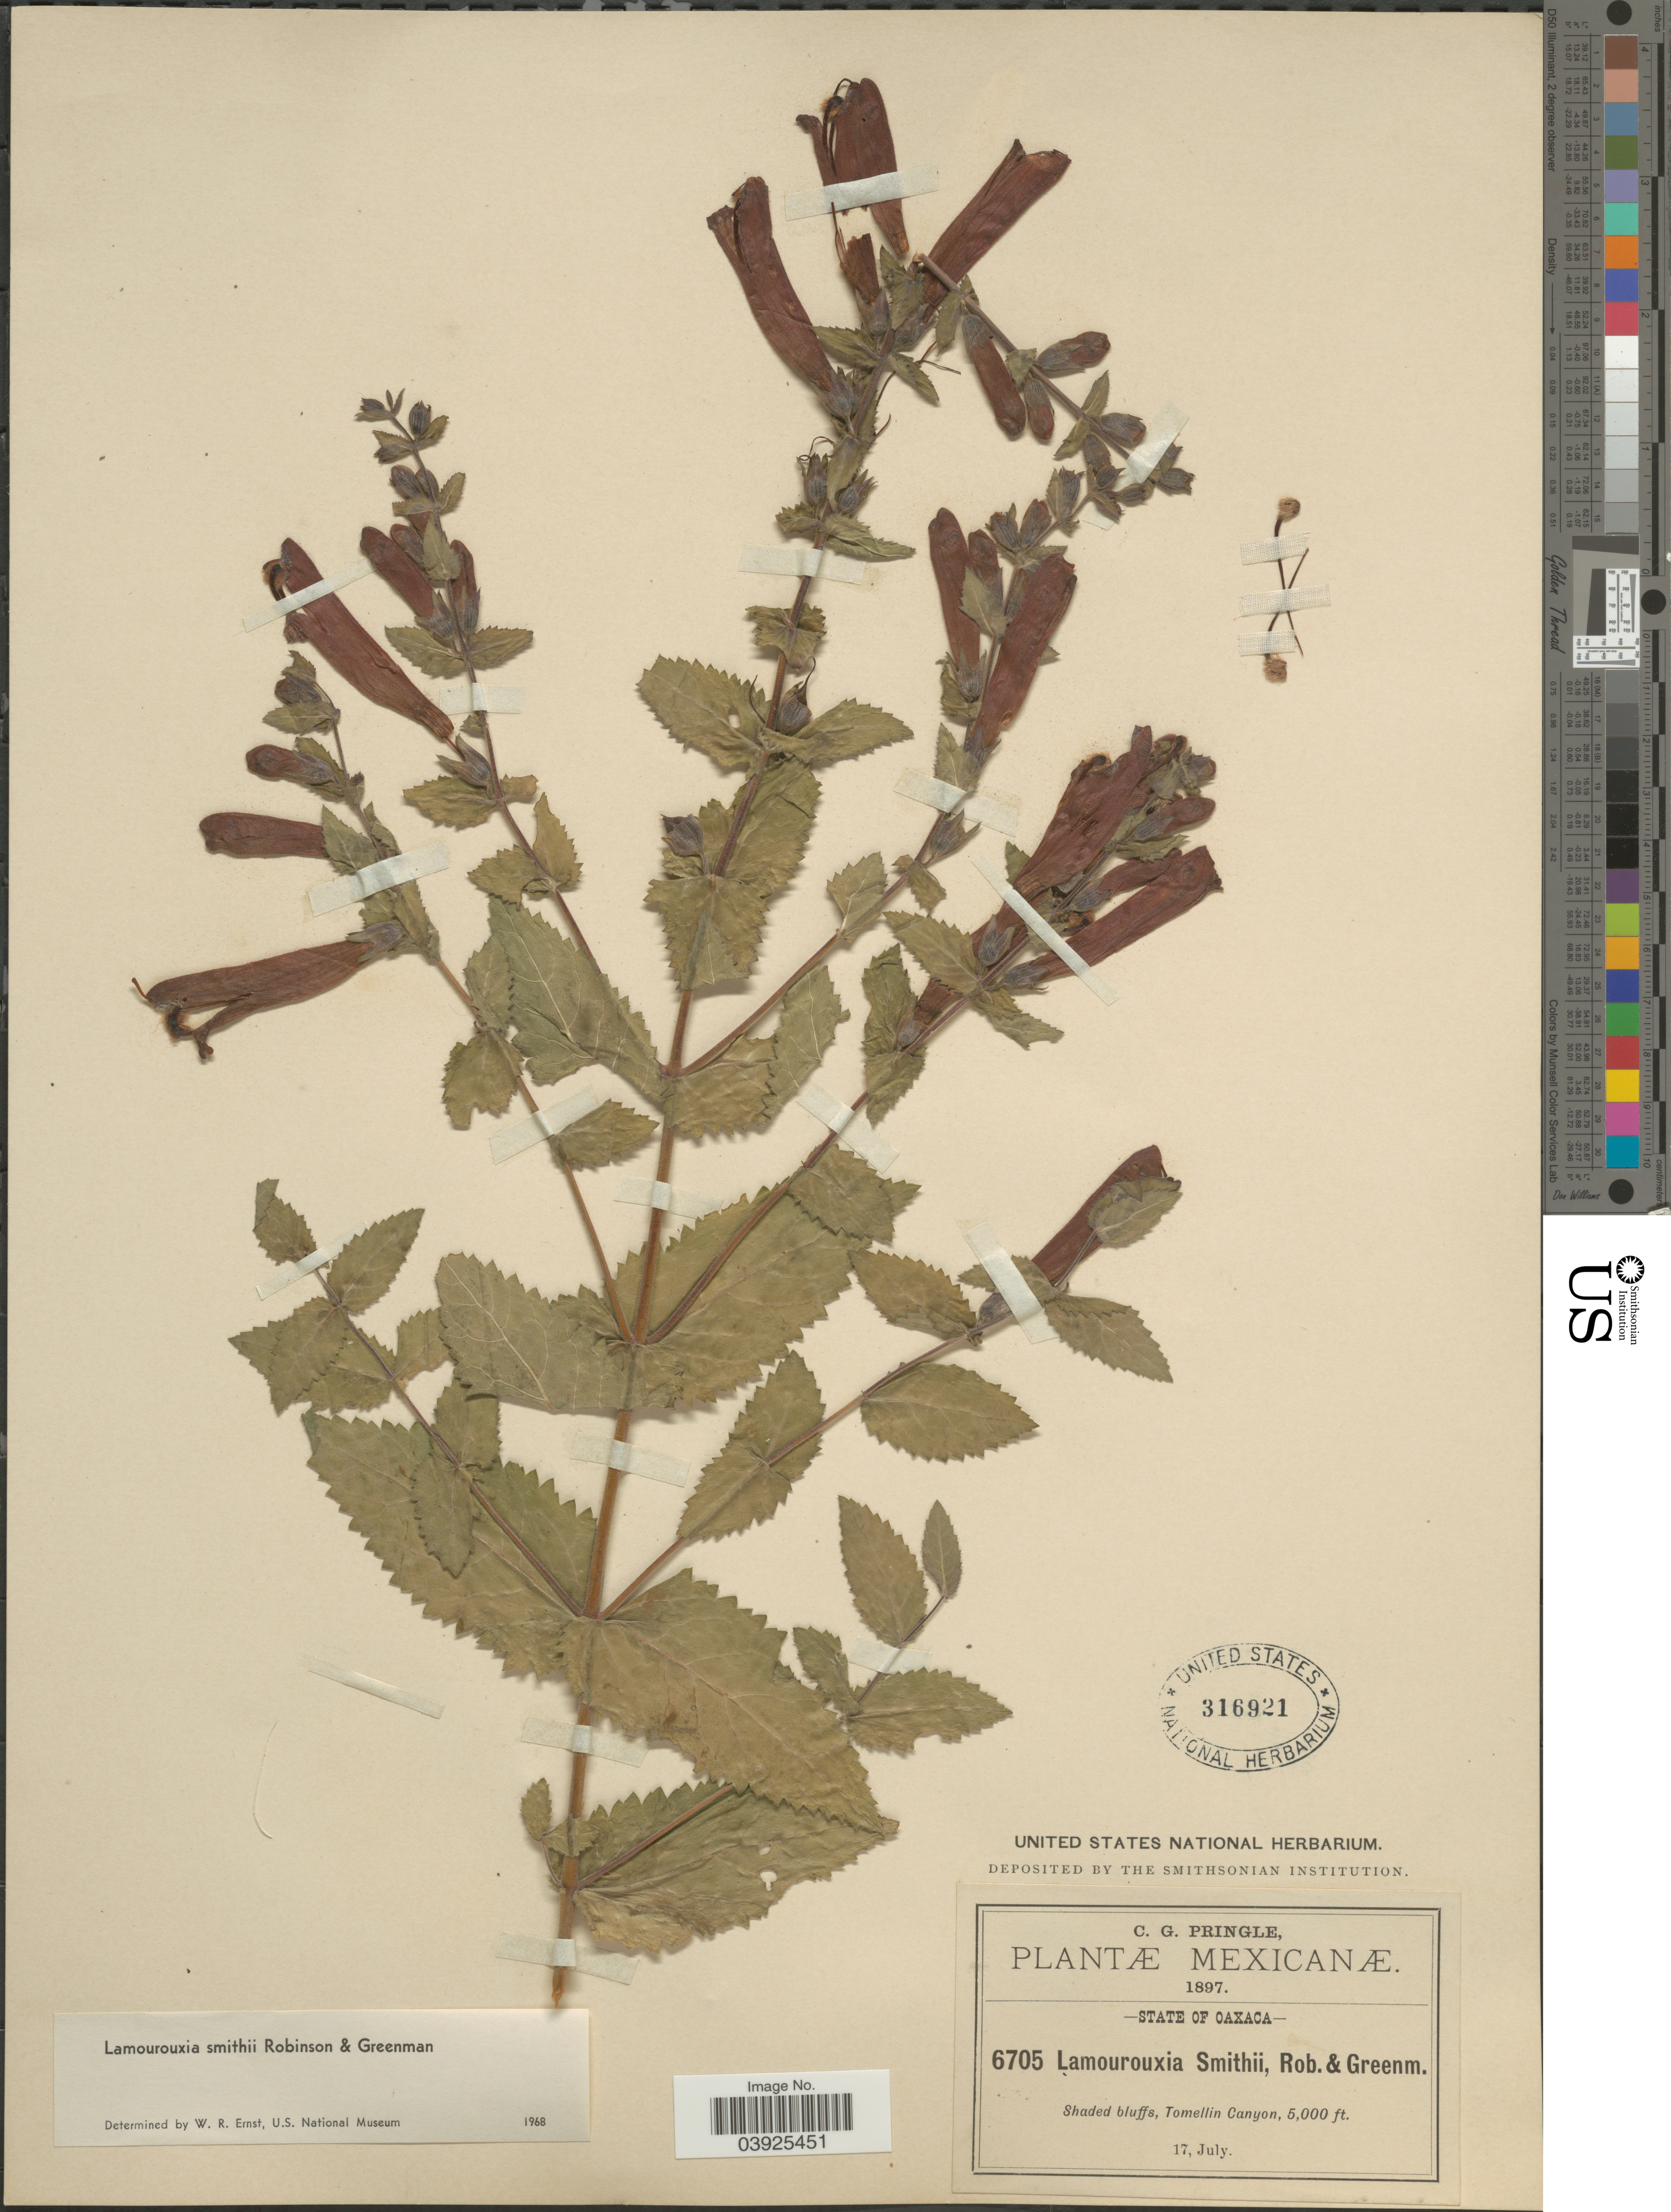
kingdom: Plantae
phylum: Tracheophyta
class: Magnoliopsida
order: Lamiales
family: Orobanchaceae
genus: Lamourouxia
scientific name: Lamourouxia smithii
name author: B.L. Rob. & Greenm.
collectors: C. G. Pringle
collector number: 6705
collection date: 1897-07-17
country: Mexico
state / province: Oaxaca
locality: Shaded bluffs, Tomellin Canyon.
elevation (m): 1524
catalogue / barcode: US 316921